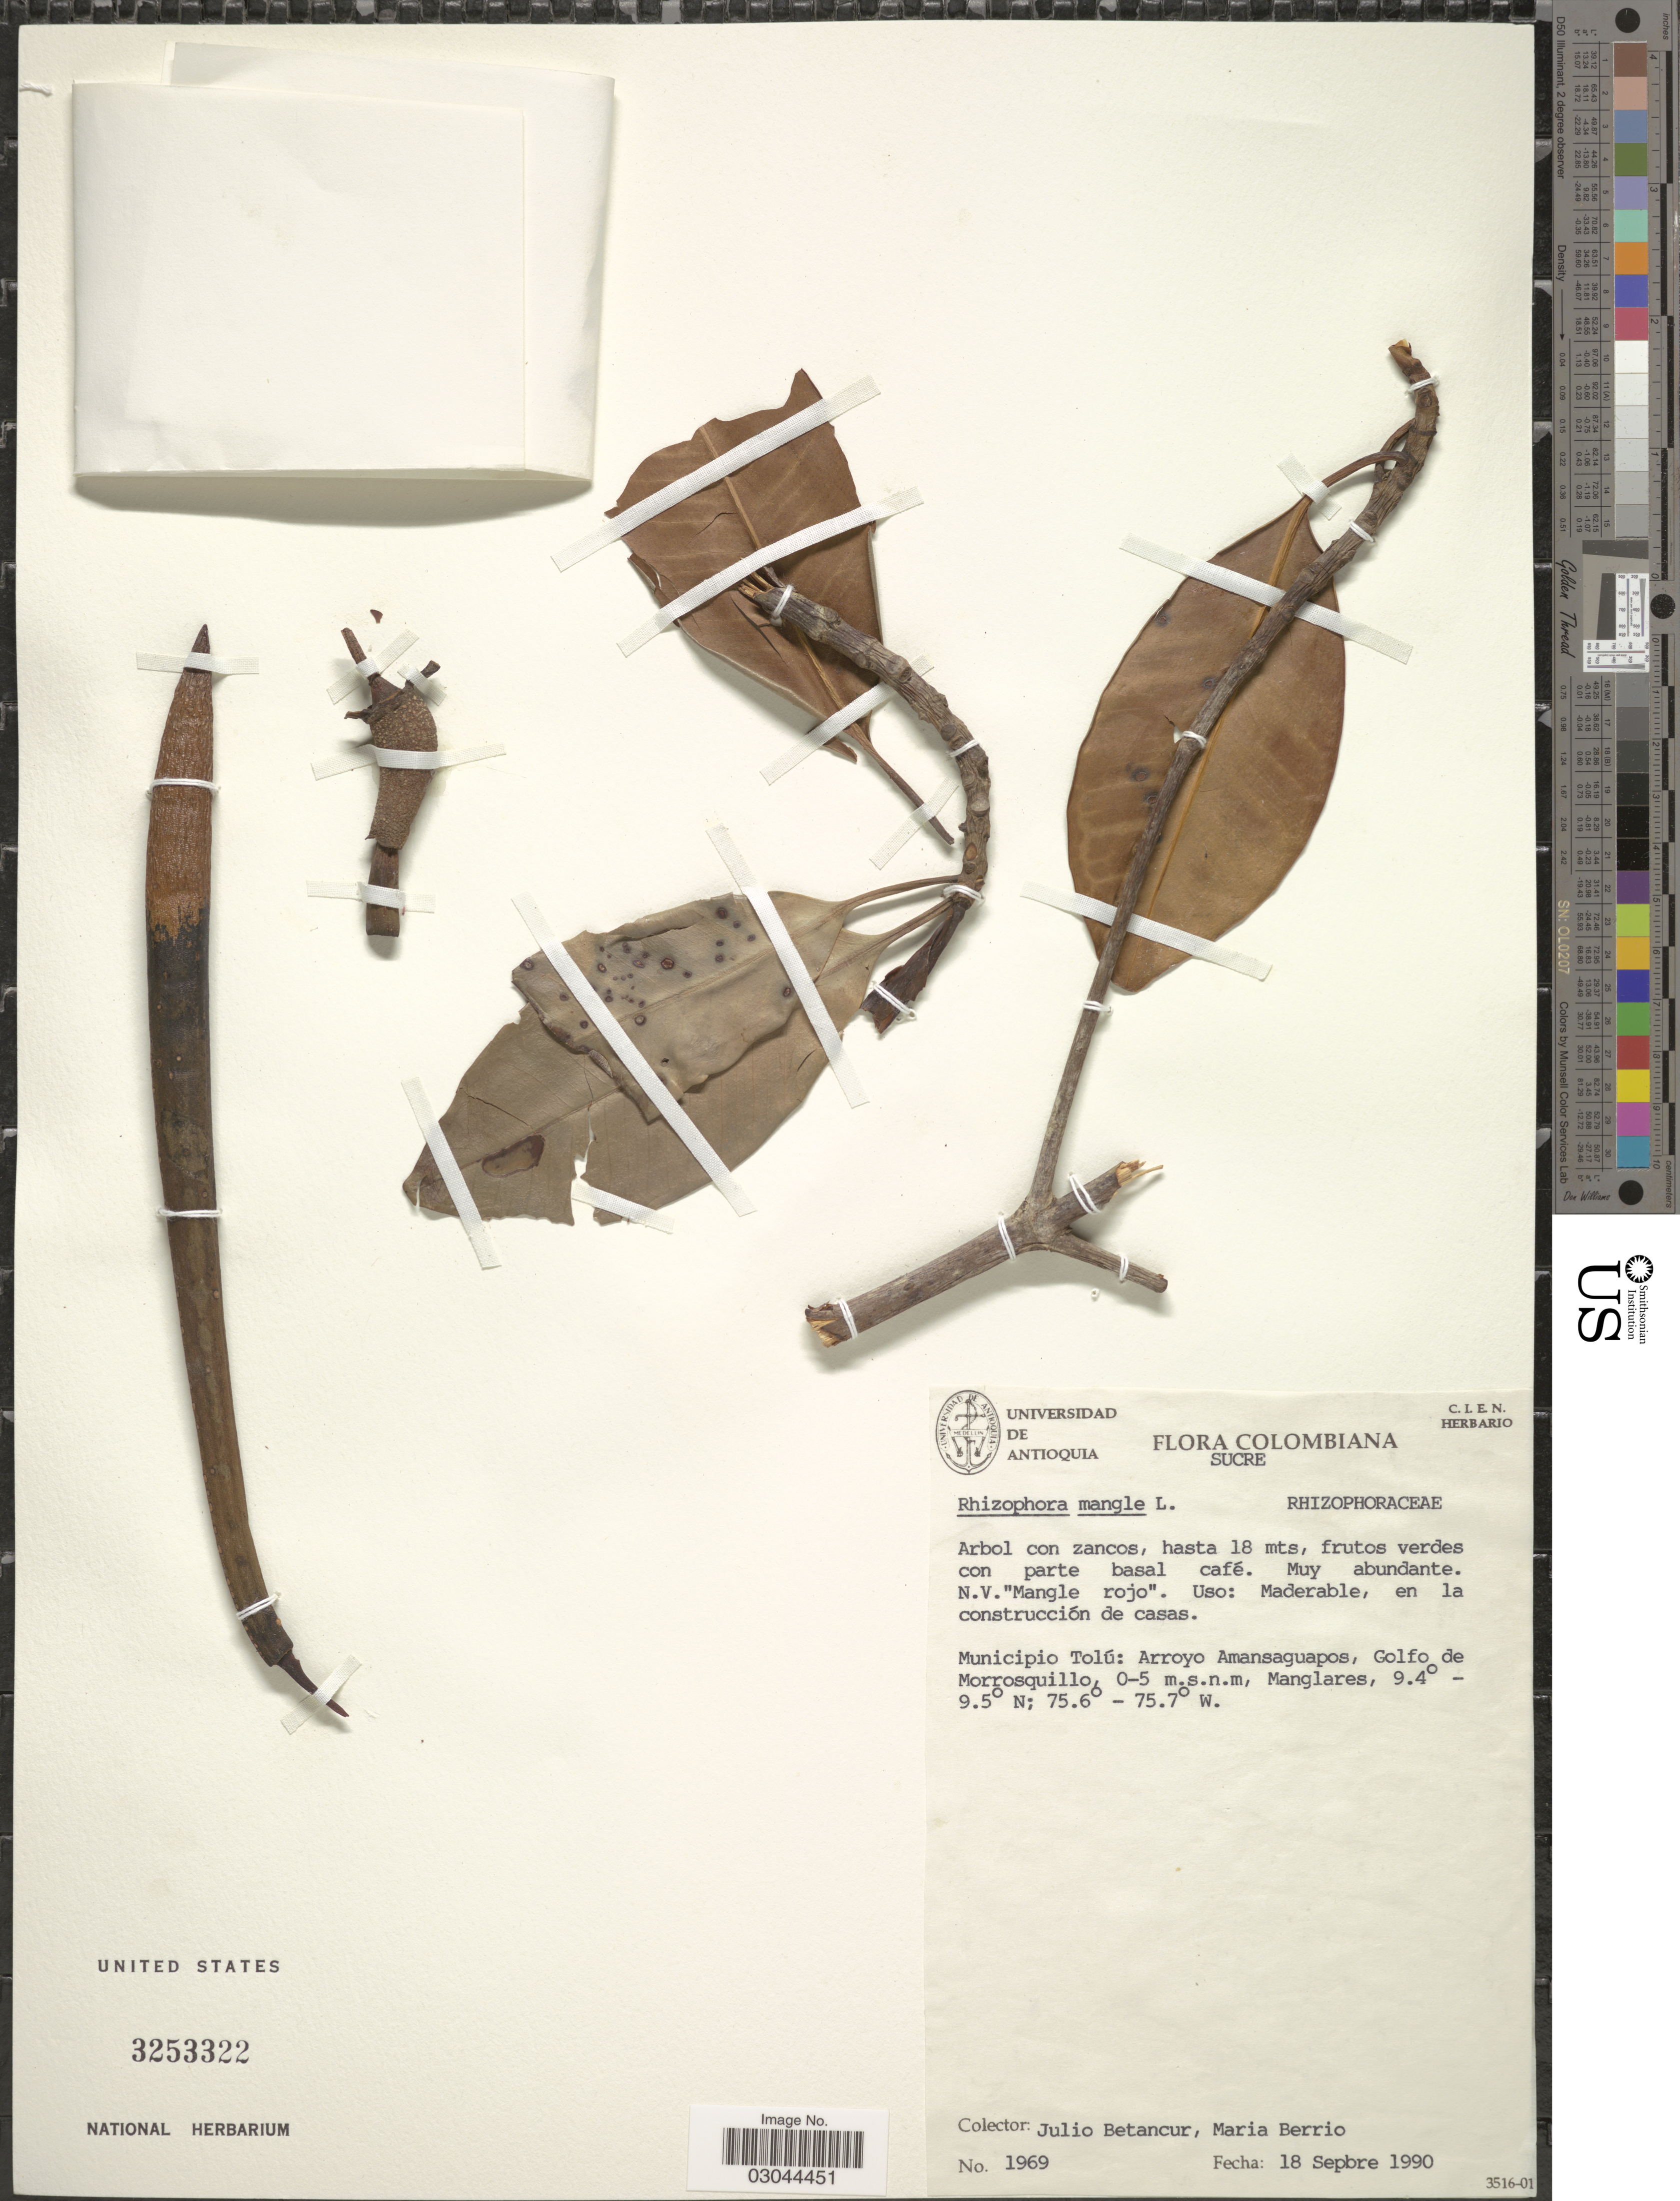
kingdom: Plantae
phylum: Tracheophyta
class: Magnoliopsida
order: Malpighiales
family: Rhizophoraceae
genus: Rhizophora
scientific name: Rhizophora mangle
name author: L.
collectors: J. Betancur & M. Berrio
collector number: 1969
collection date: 1990-09-18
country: Colombia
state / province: Sucre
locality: Municipio Tolú: Arroyo Amansaguapos, Golfo de Morrosquillo, Manglares.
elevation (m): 0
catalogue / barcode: US 3253322